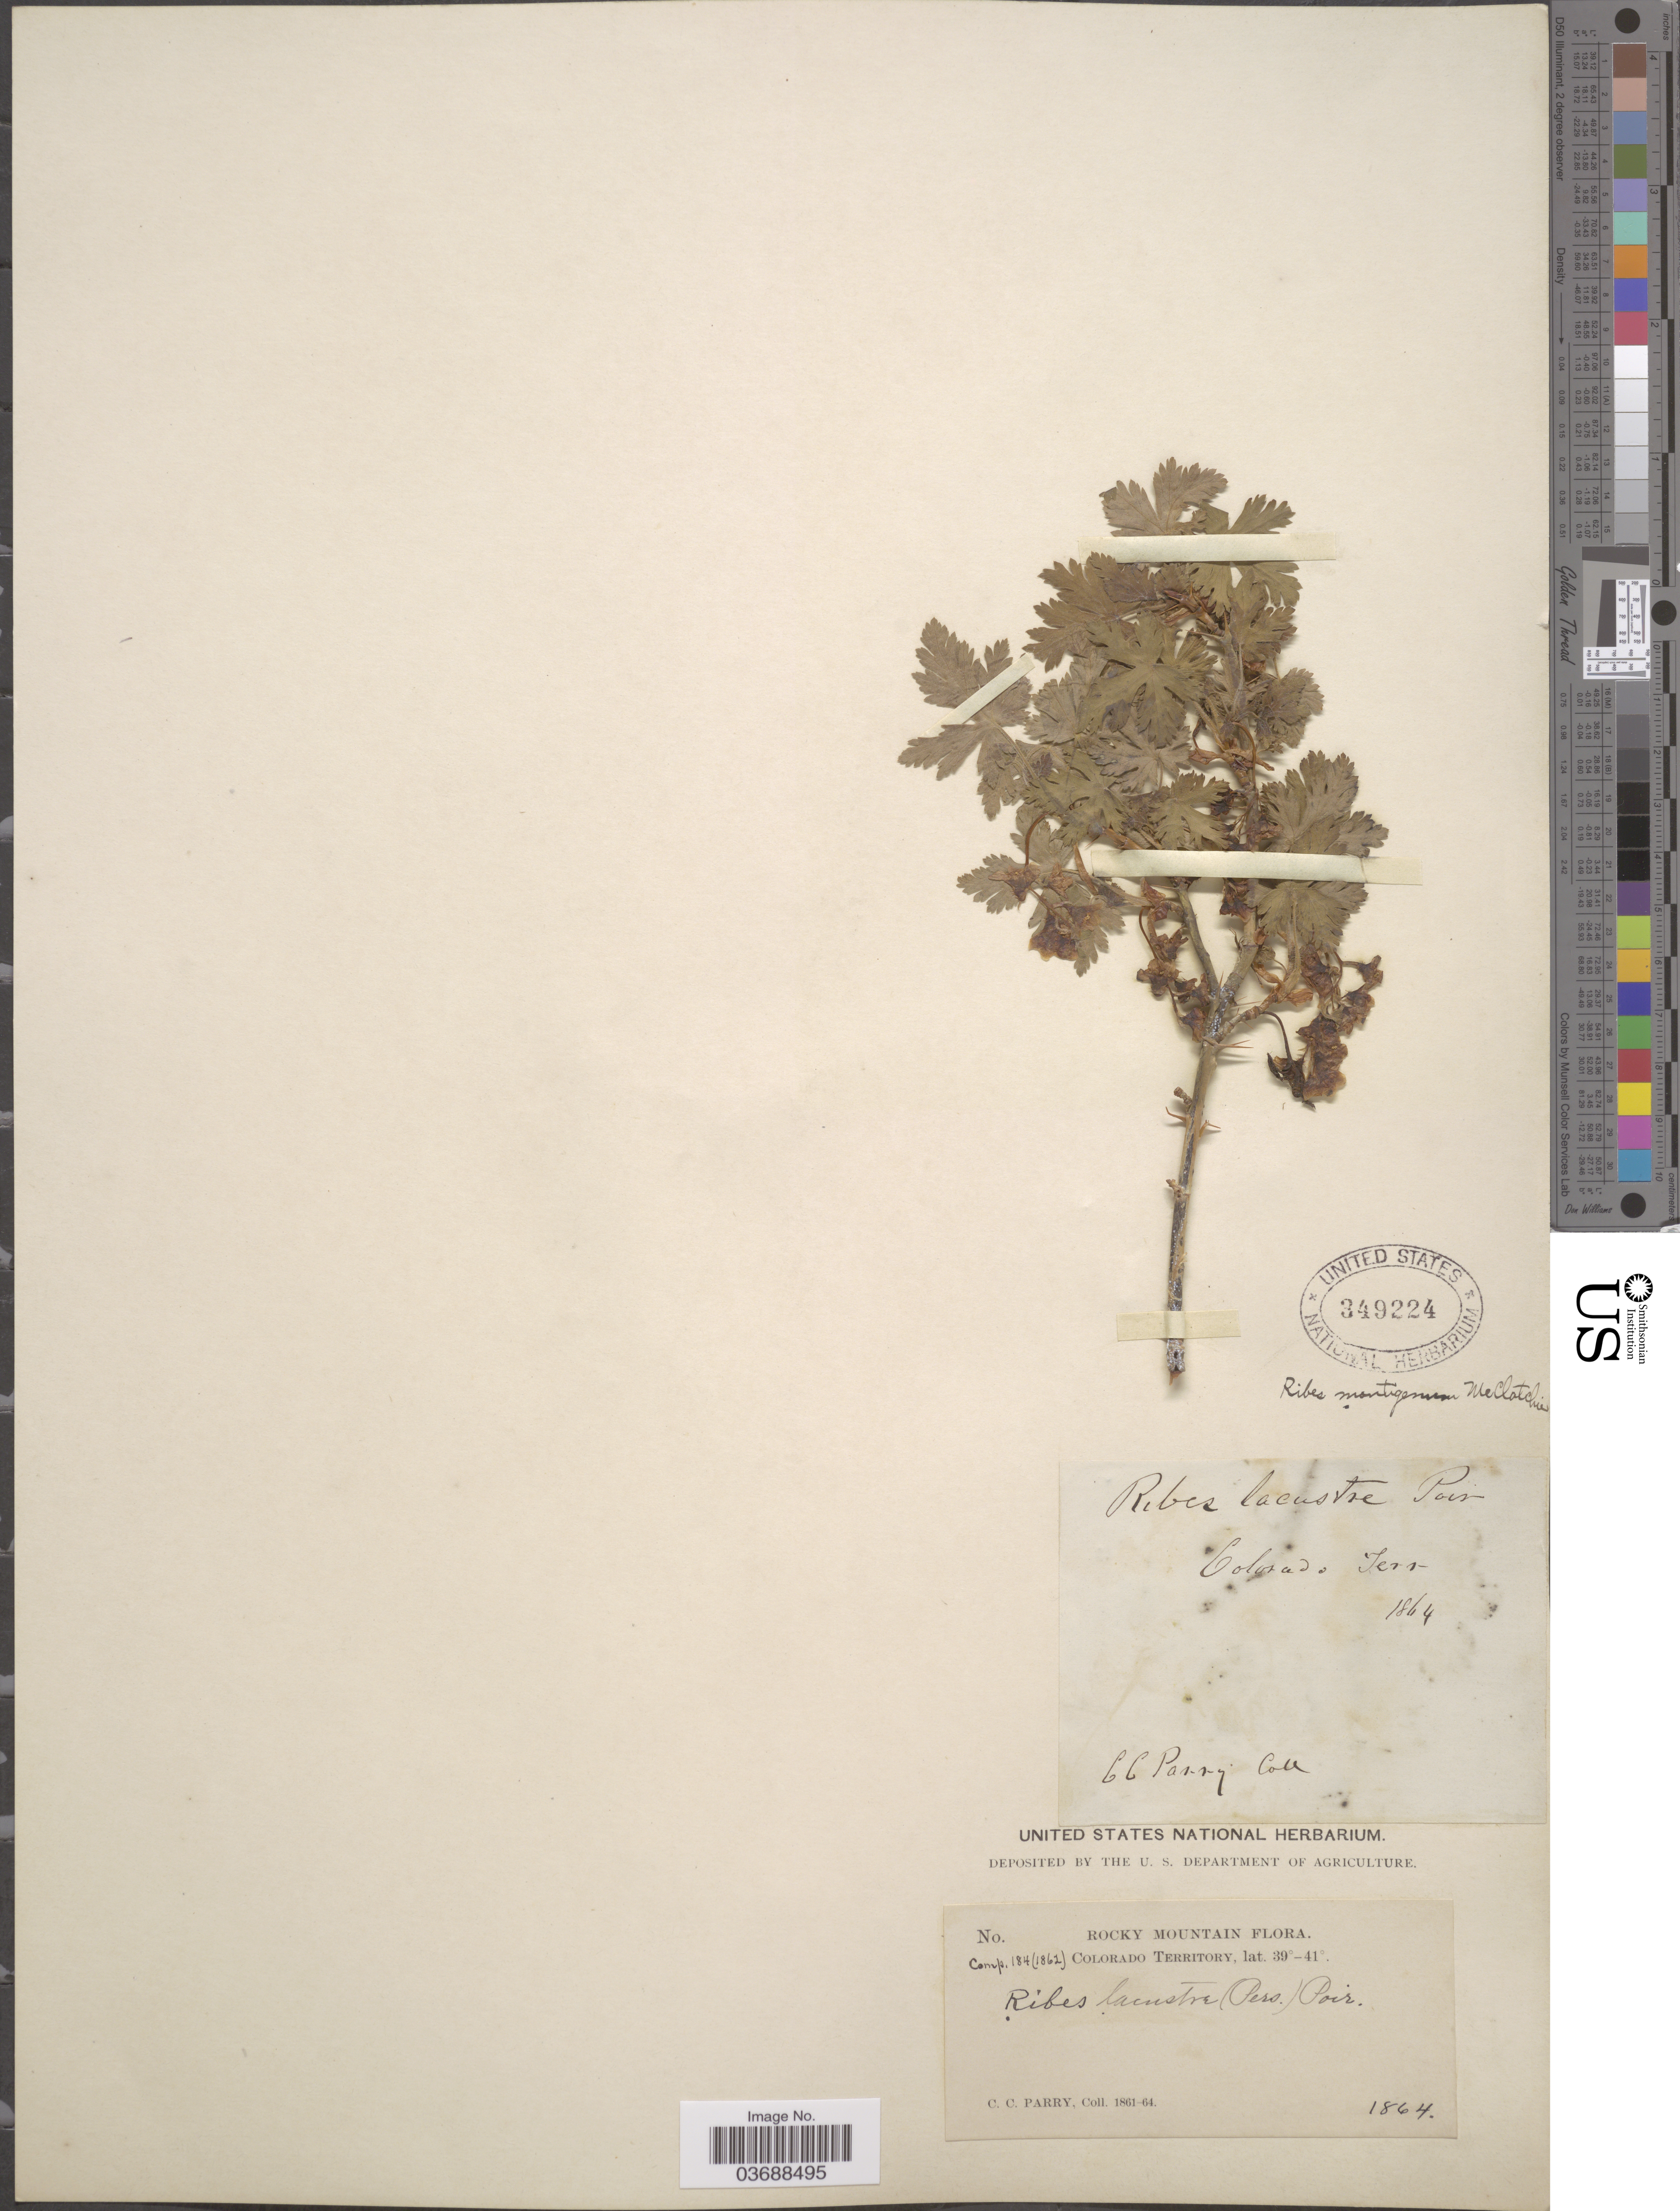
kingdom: Plantae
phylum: Tracheophyta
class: Magnoliopsida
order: Saxifragales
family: Grossulariaceae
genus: Ribes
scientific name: Ribes montigenum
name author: McClatchie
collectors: C. C. Parry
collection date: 1864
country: United States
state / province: Colorado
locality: Rocky Mountain.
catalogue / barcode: US 349224